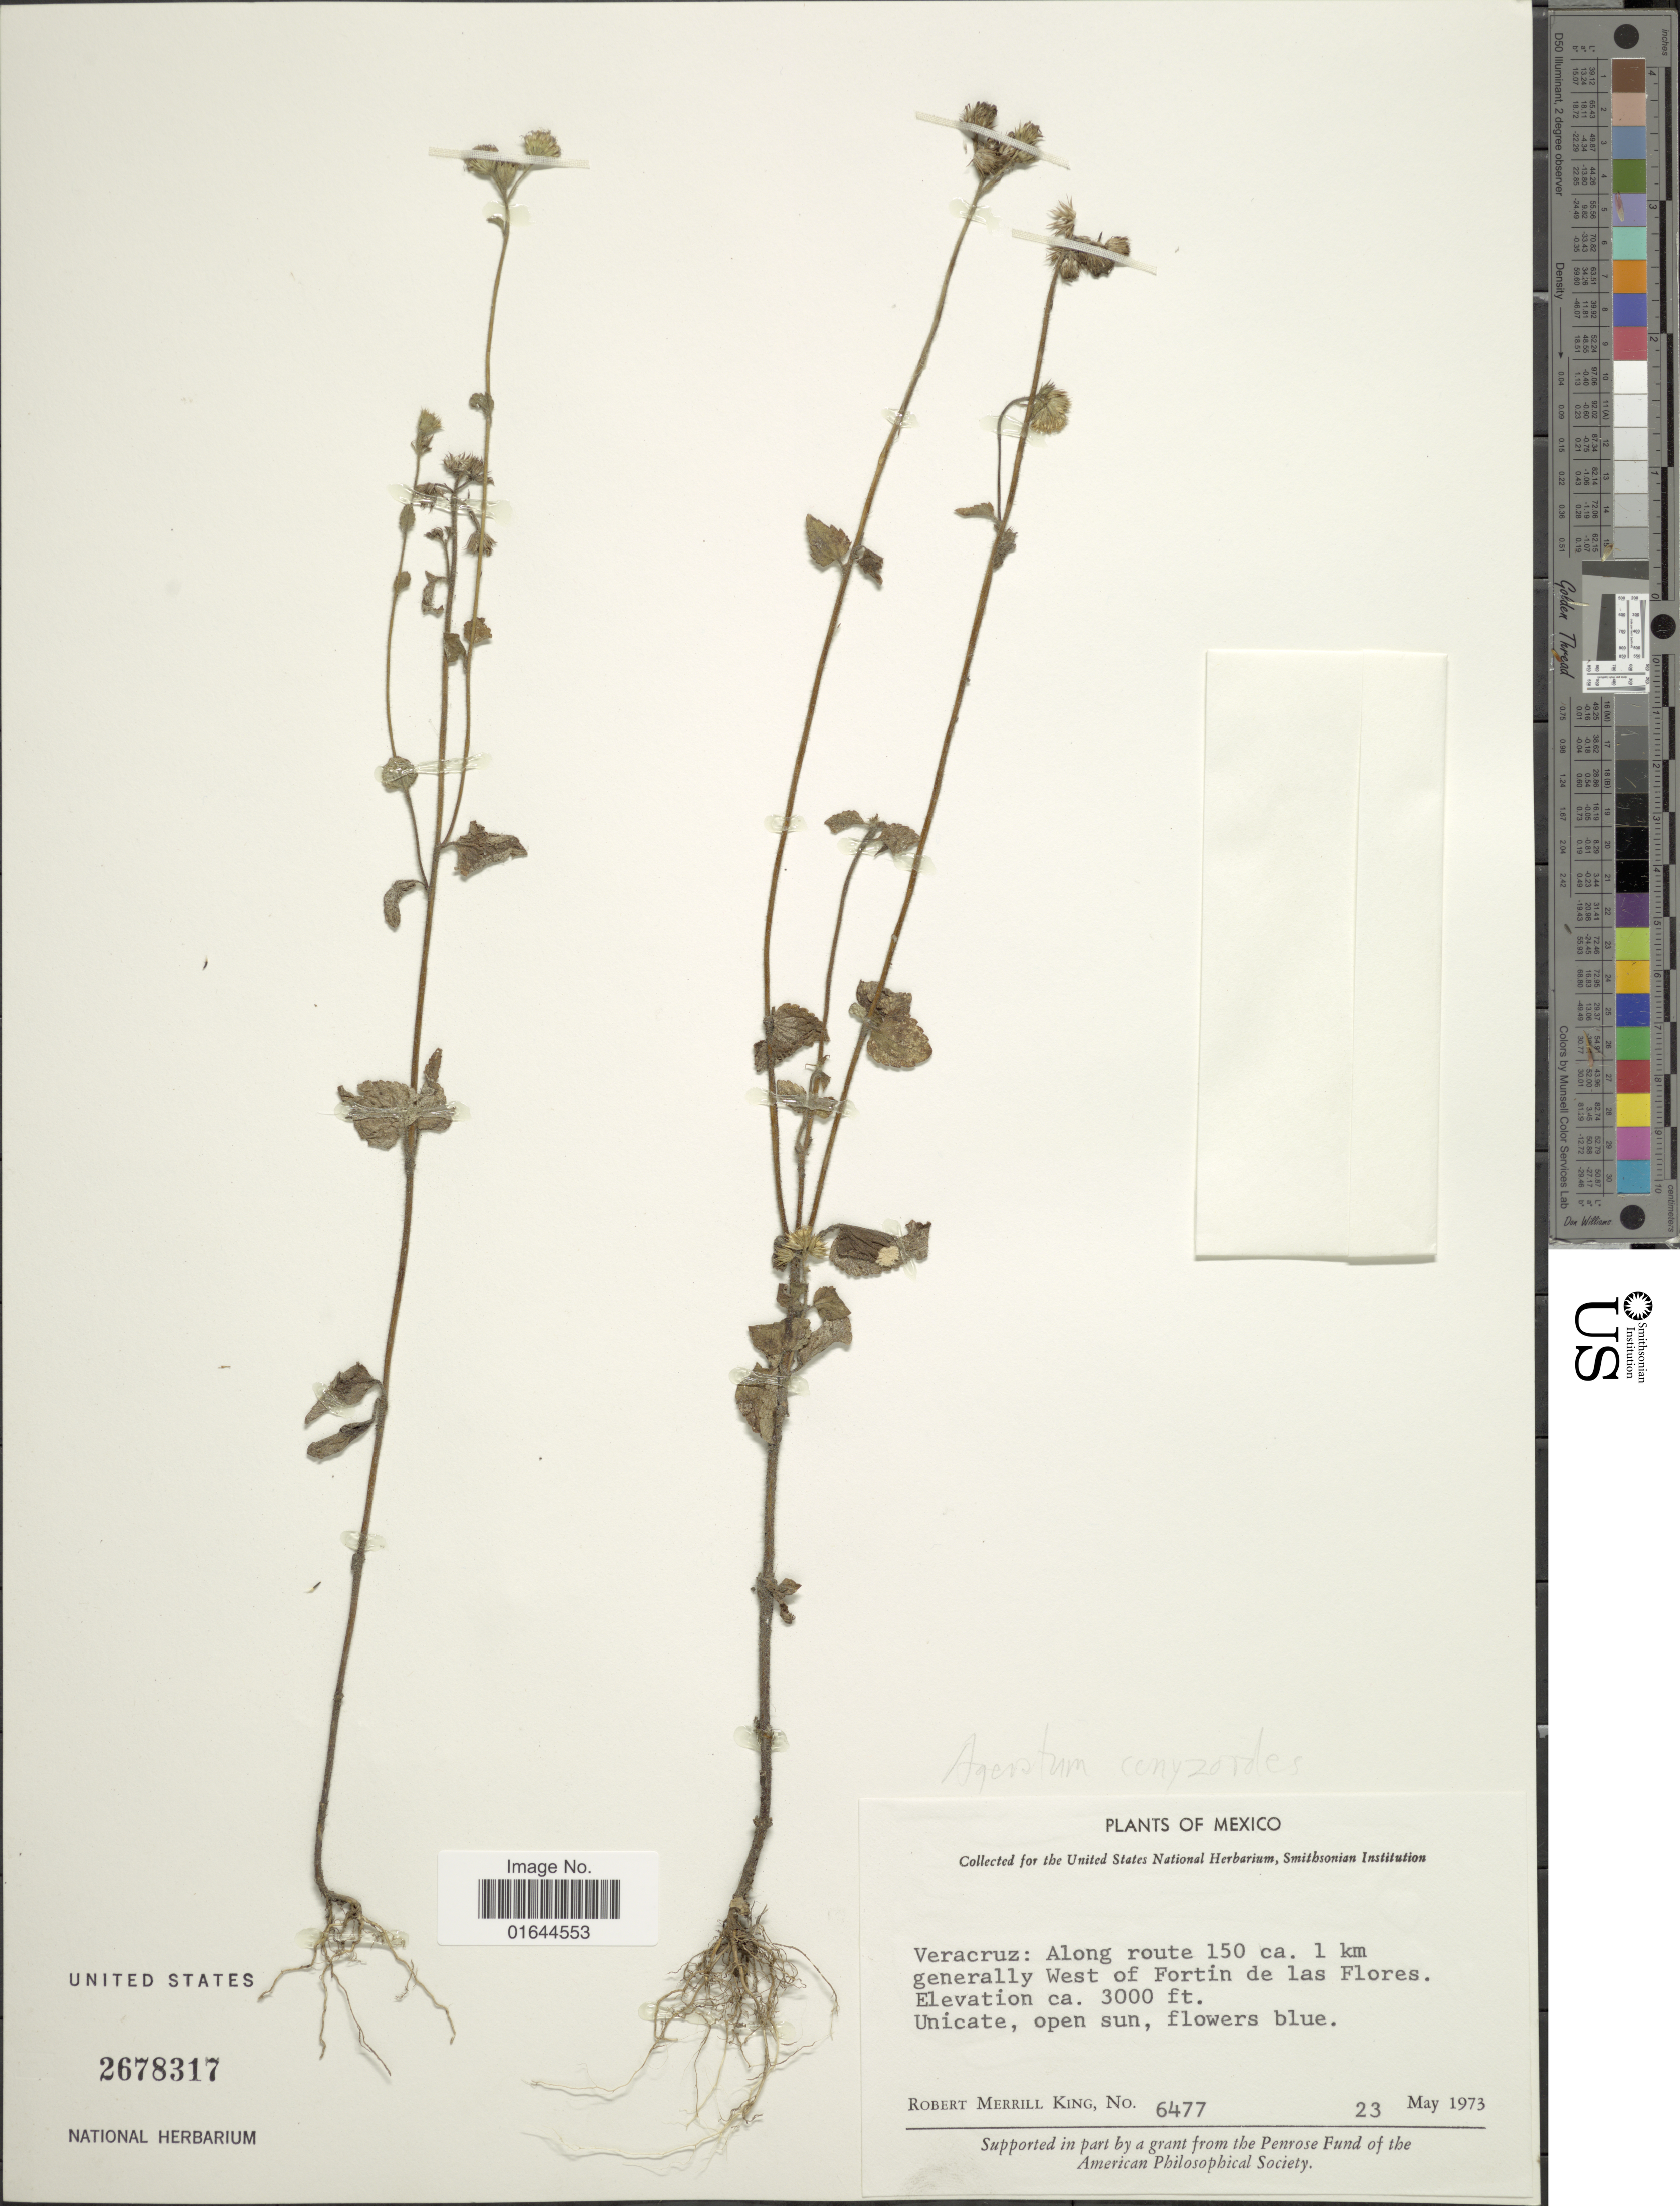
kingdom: Plantae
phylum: Tracheophyta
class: Magnoliopsida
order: Asterales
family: Asteraceae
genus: Ageratum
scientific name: Ageratum conyzoides subsp. conyzoides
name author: L.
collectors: R. M. King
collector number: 6477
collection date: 1973-05-23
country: Mexico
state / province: Veracruz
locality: Mexico, Veracruz: Along route 150 ca. 1 km generally West f Fortin de las Flores.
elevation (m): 914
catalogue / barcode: US 2678317